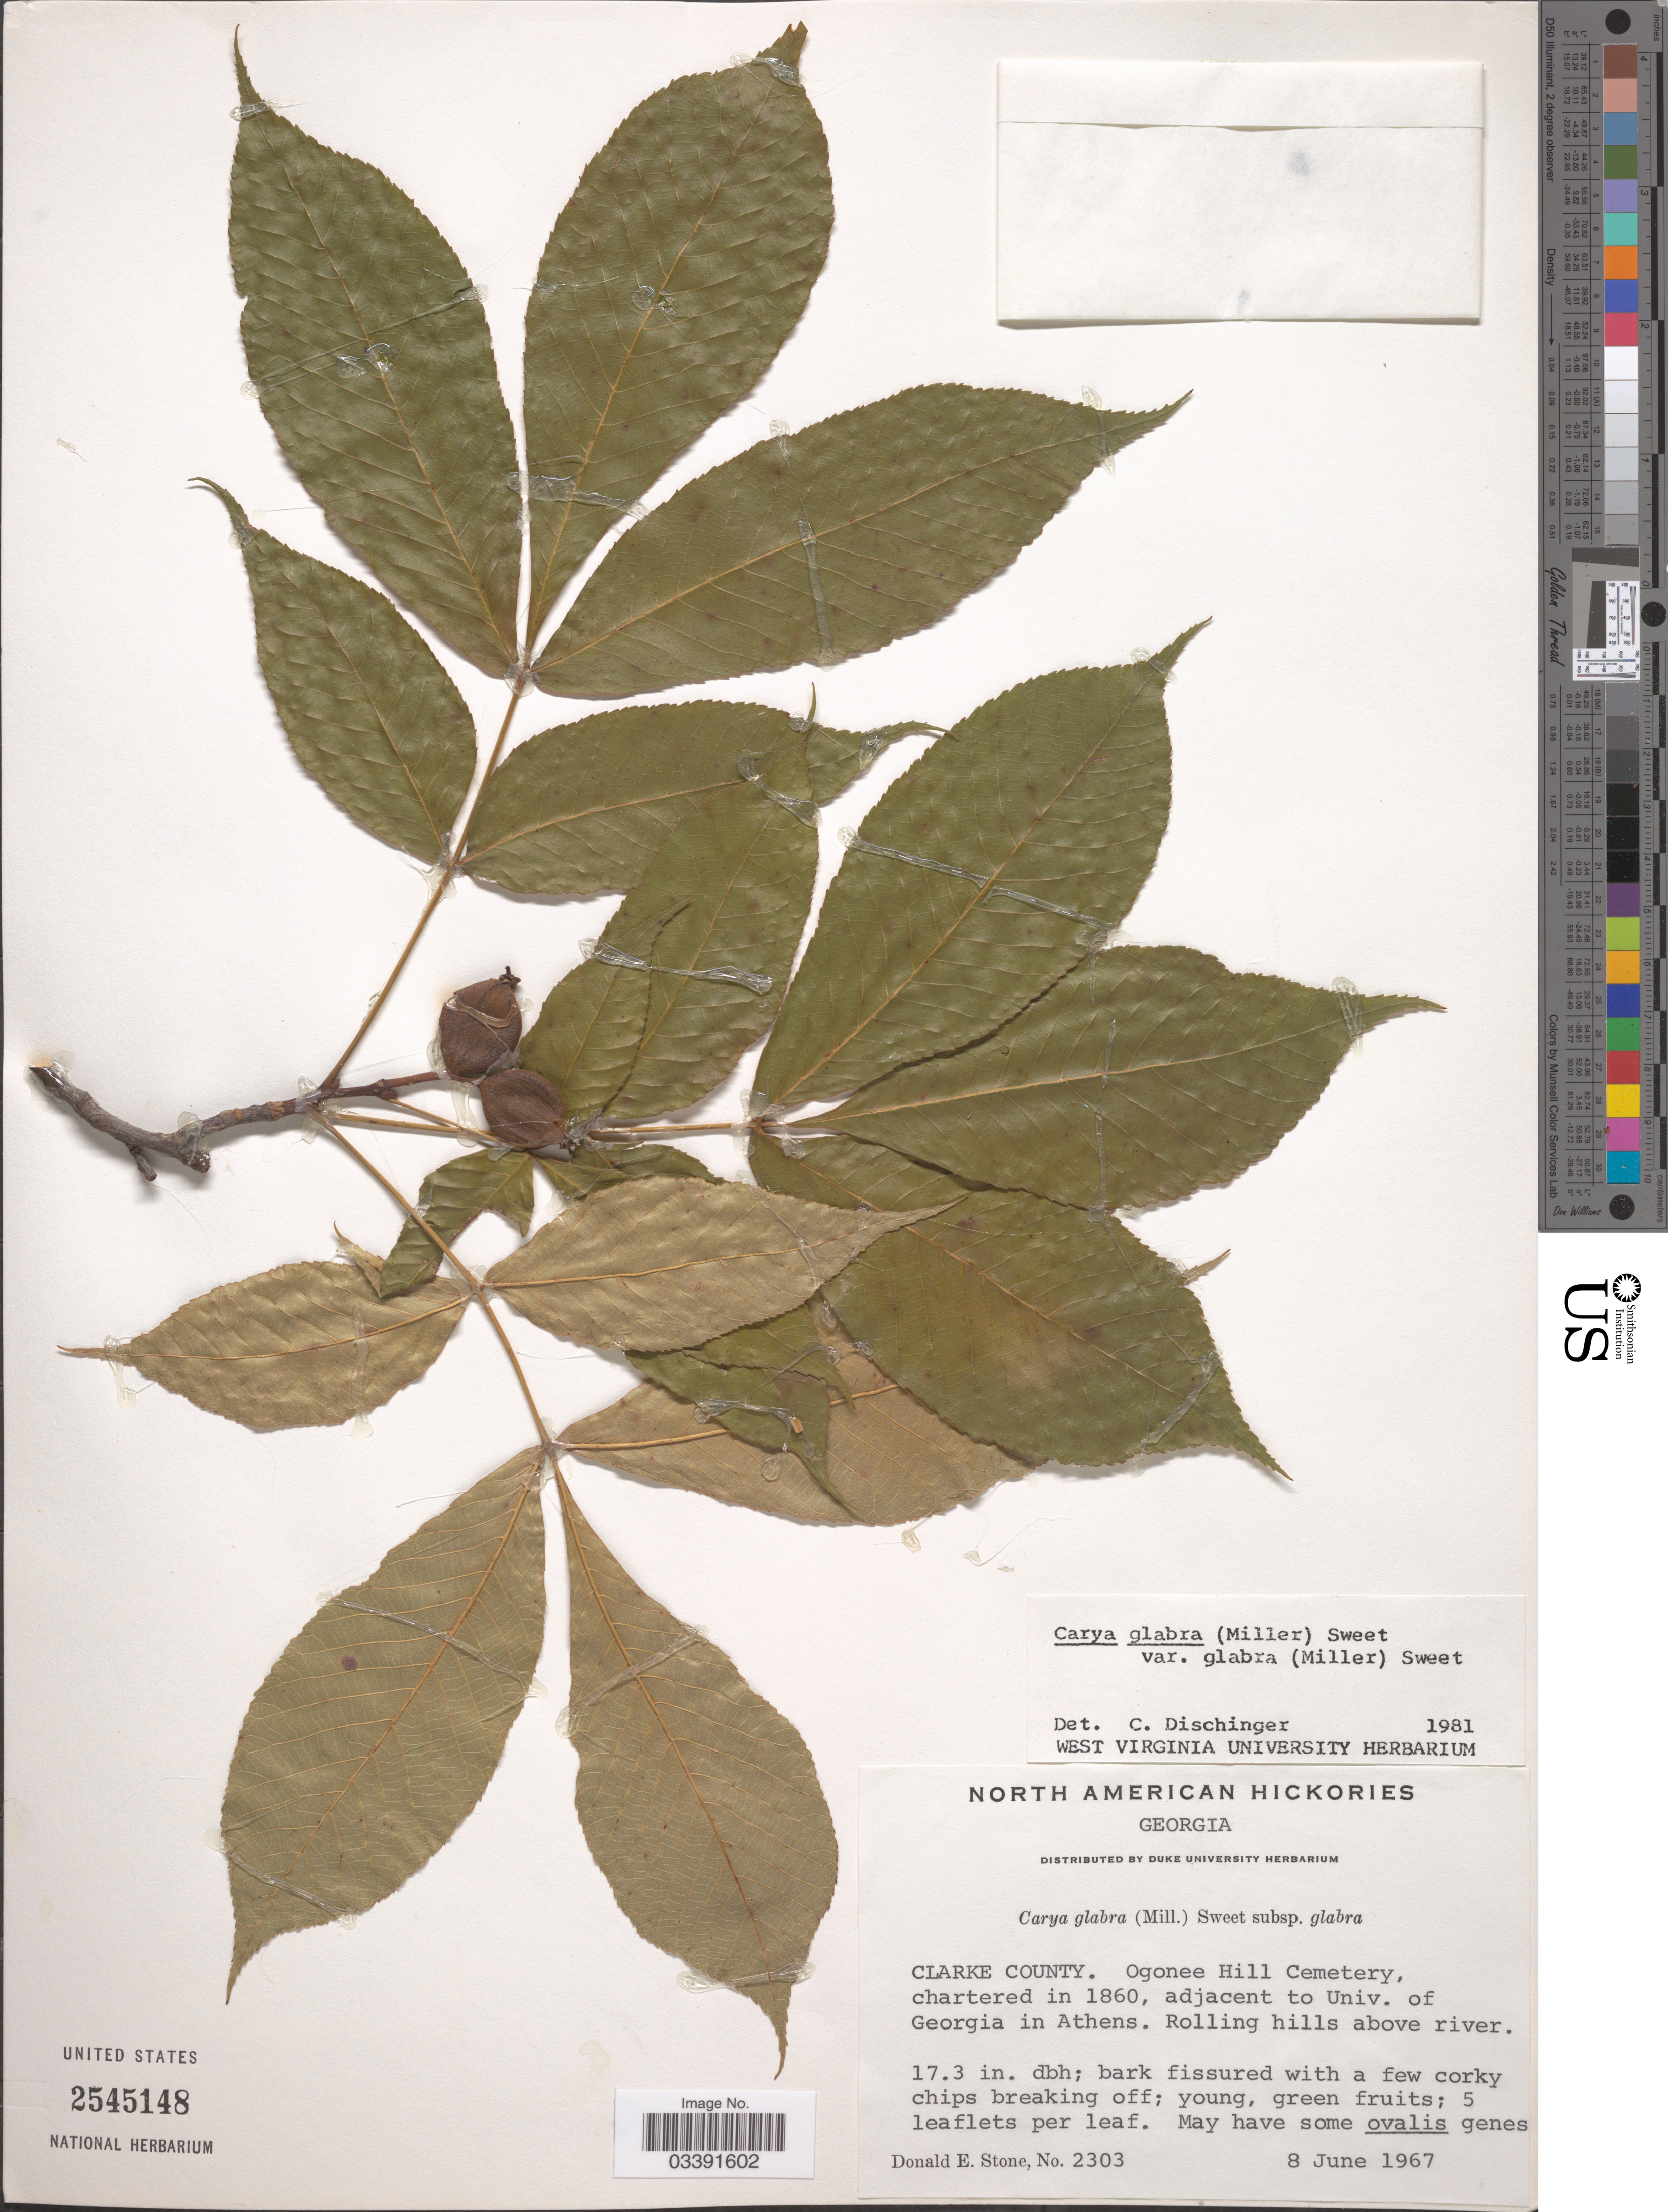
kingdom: Plantae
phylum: Tracheophyta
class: Magnoliopsida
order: Fagales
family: Juglandaceae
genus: Carya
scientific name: Carya glabra var. glabra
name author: (Mill.) Sweet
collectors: D. Stone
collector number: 2303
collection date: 1967-06-08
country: United States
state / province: Georgia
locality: Clarke County. Ogonee Hill Cemetery, chartered in 1860, adjacent to Univ. of Georgia in Athens. Rolling hills above river.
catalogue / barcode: US 2545148